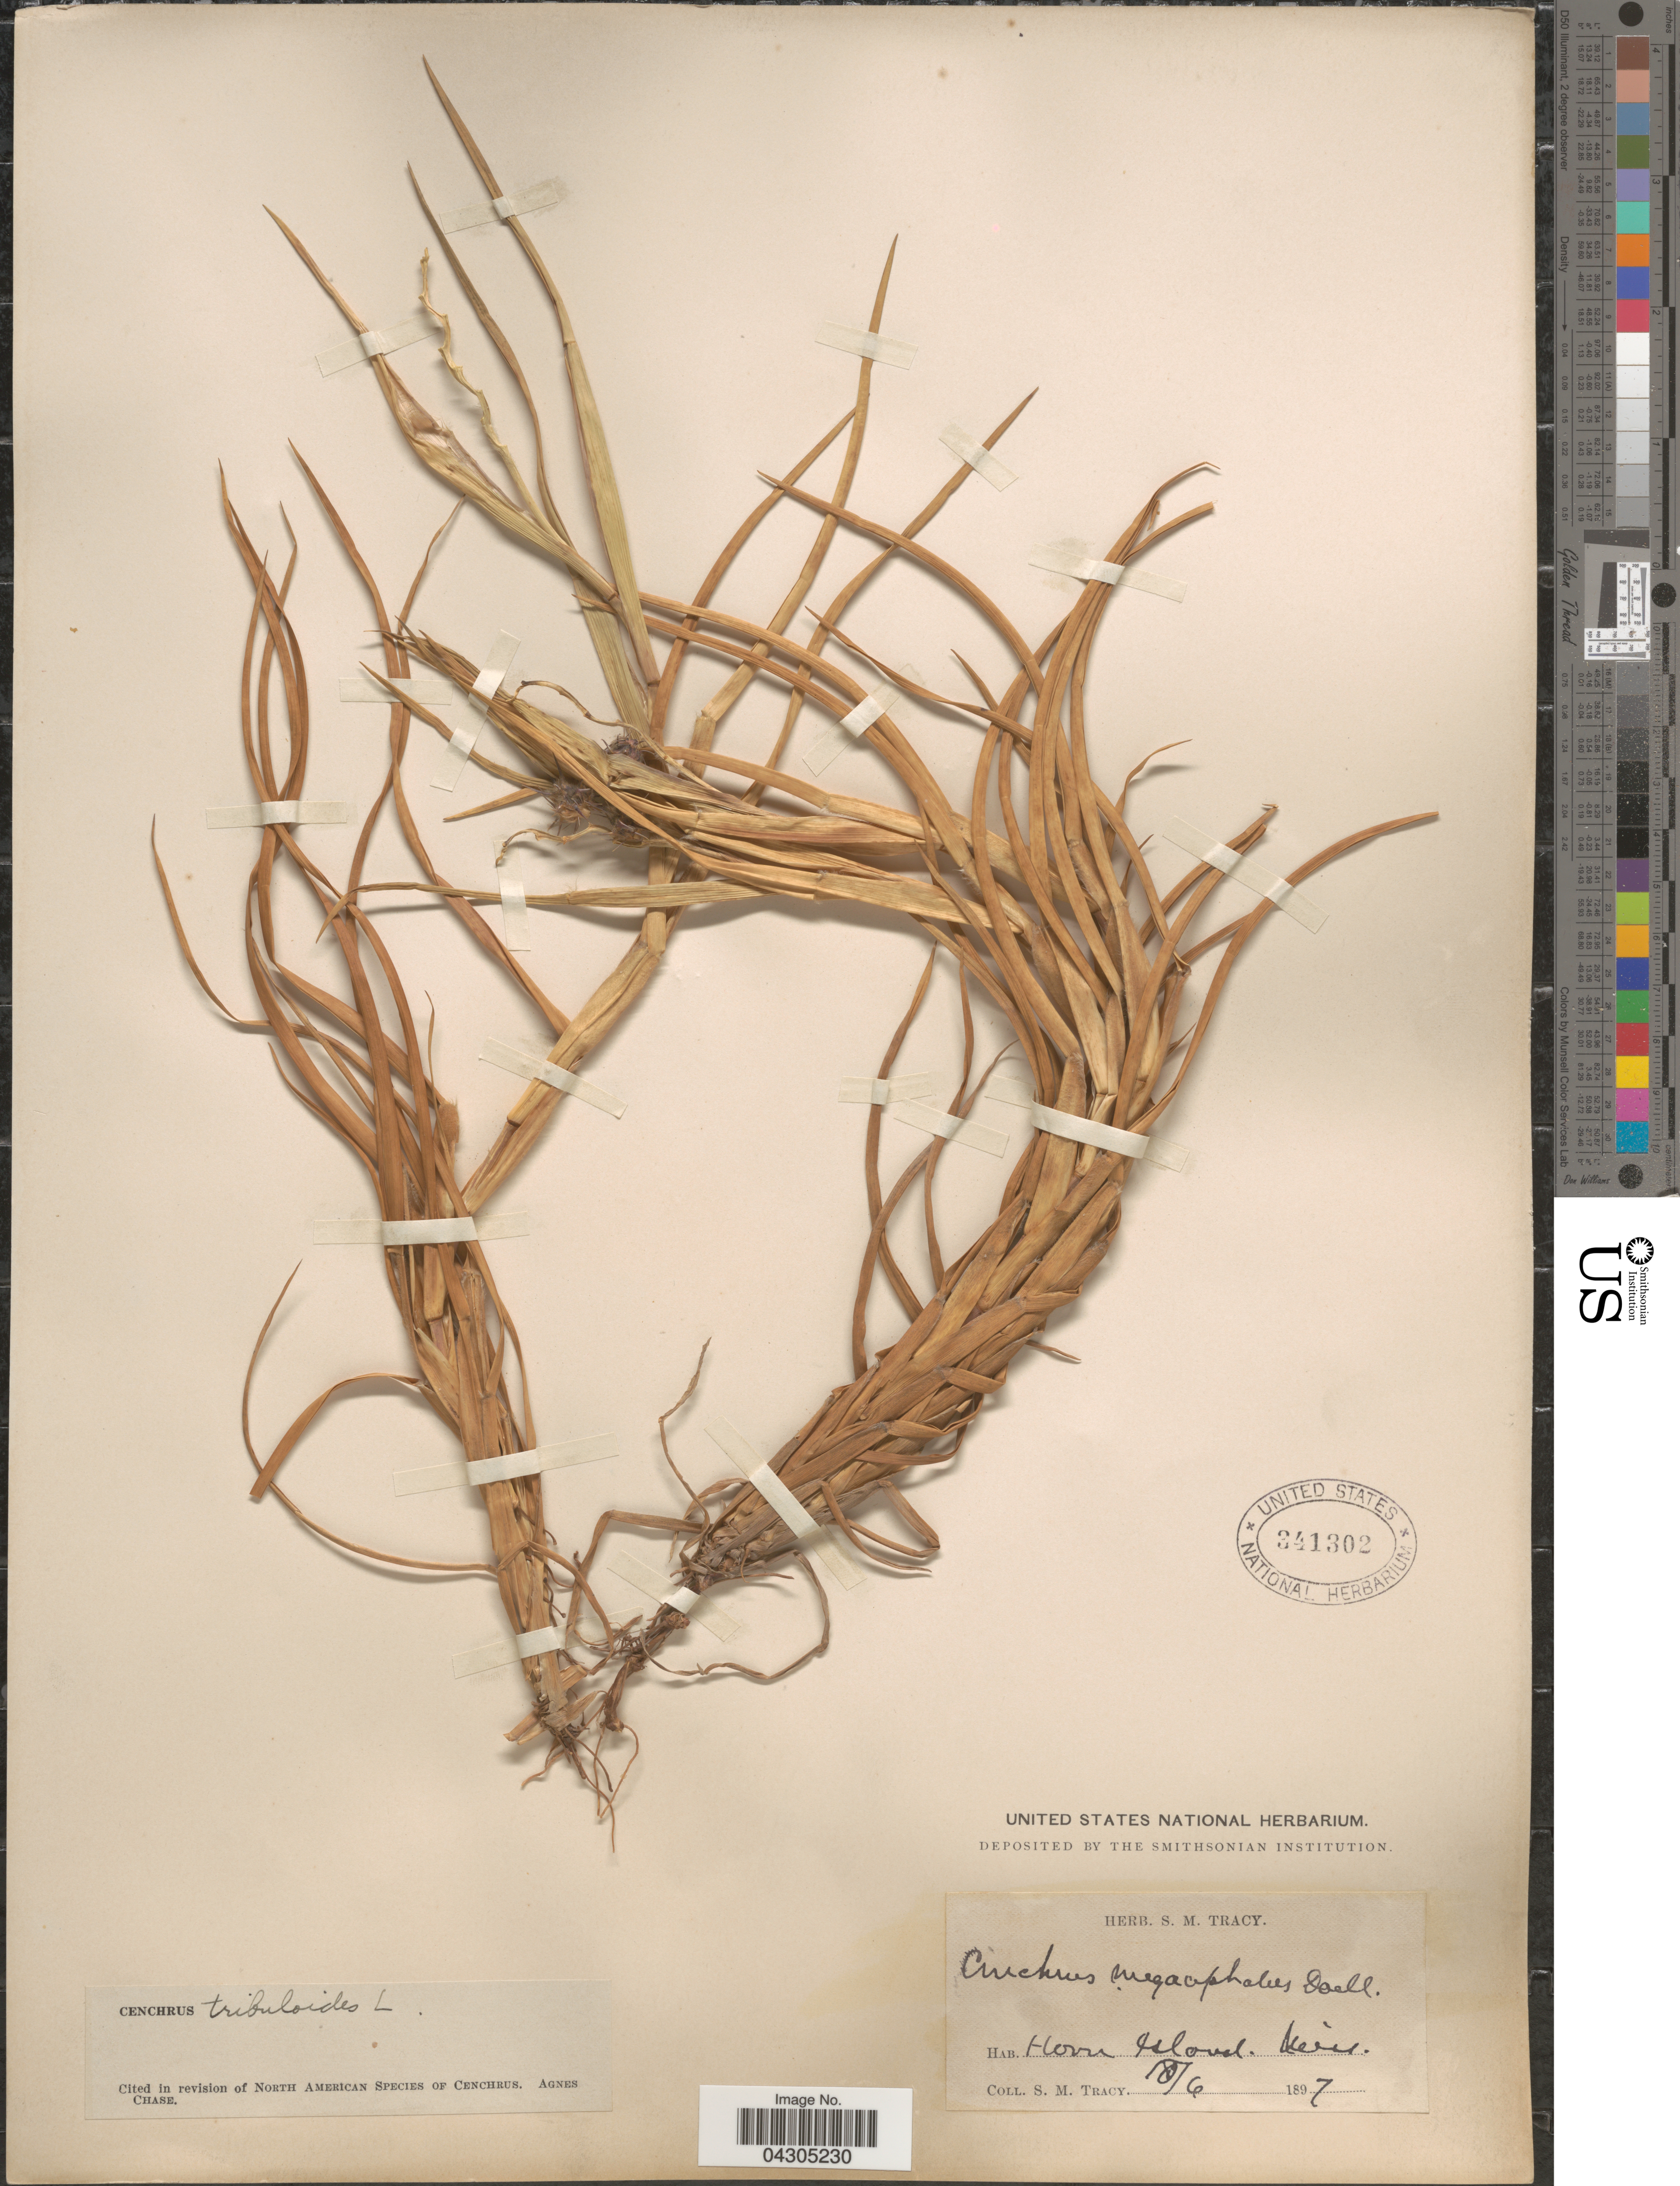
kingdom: Plantae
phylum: Tracheophyta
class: Liliopsida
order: Poales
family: Poaceae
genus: Cenchrus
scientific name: Cenchrus tribuloides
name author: L.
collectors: S. M. Tracy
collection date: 1897-06-18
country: United States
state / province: Mississippi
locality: Horn Island.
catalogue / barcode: US 341302